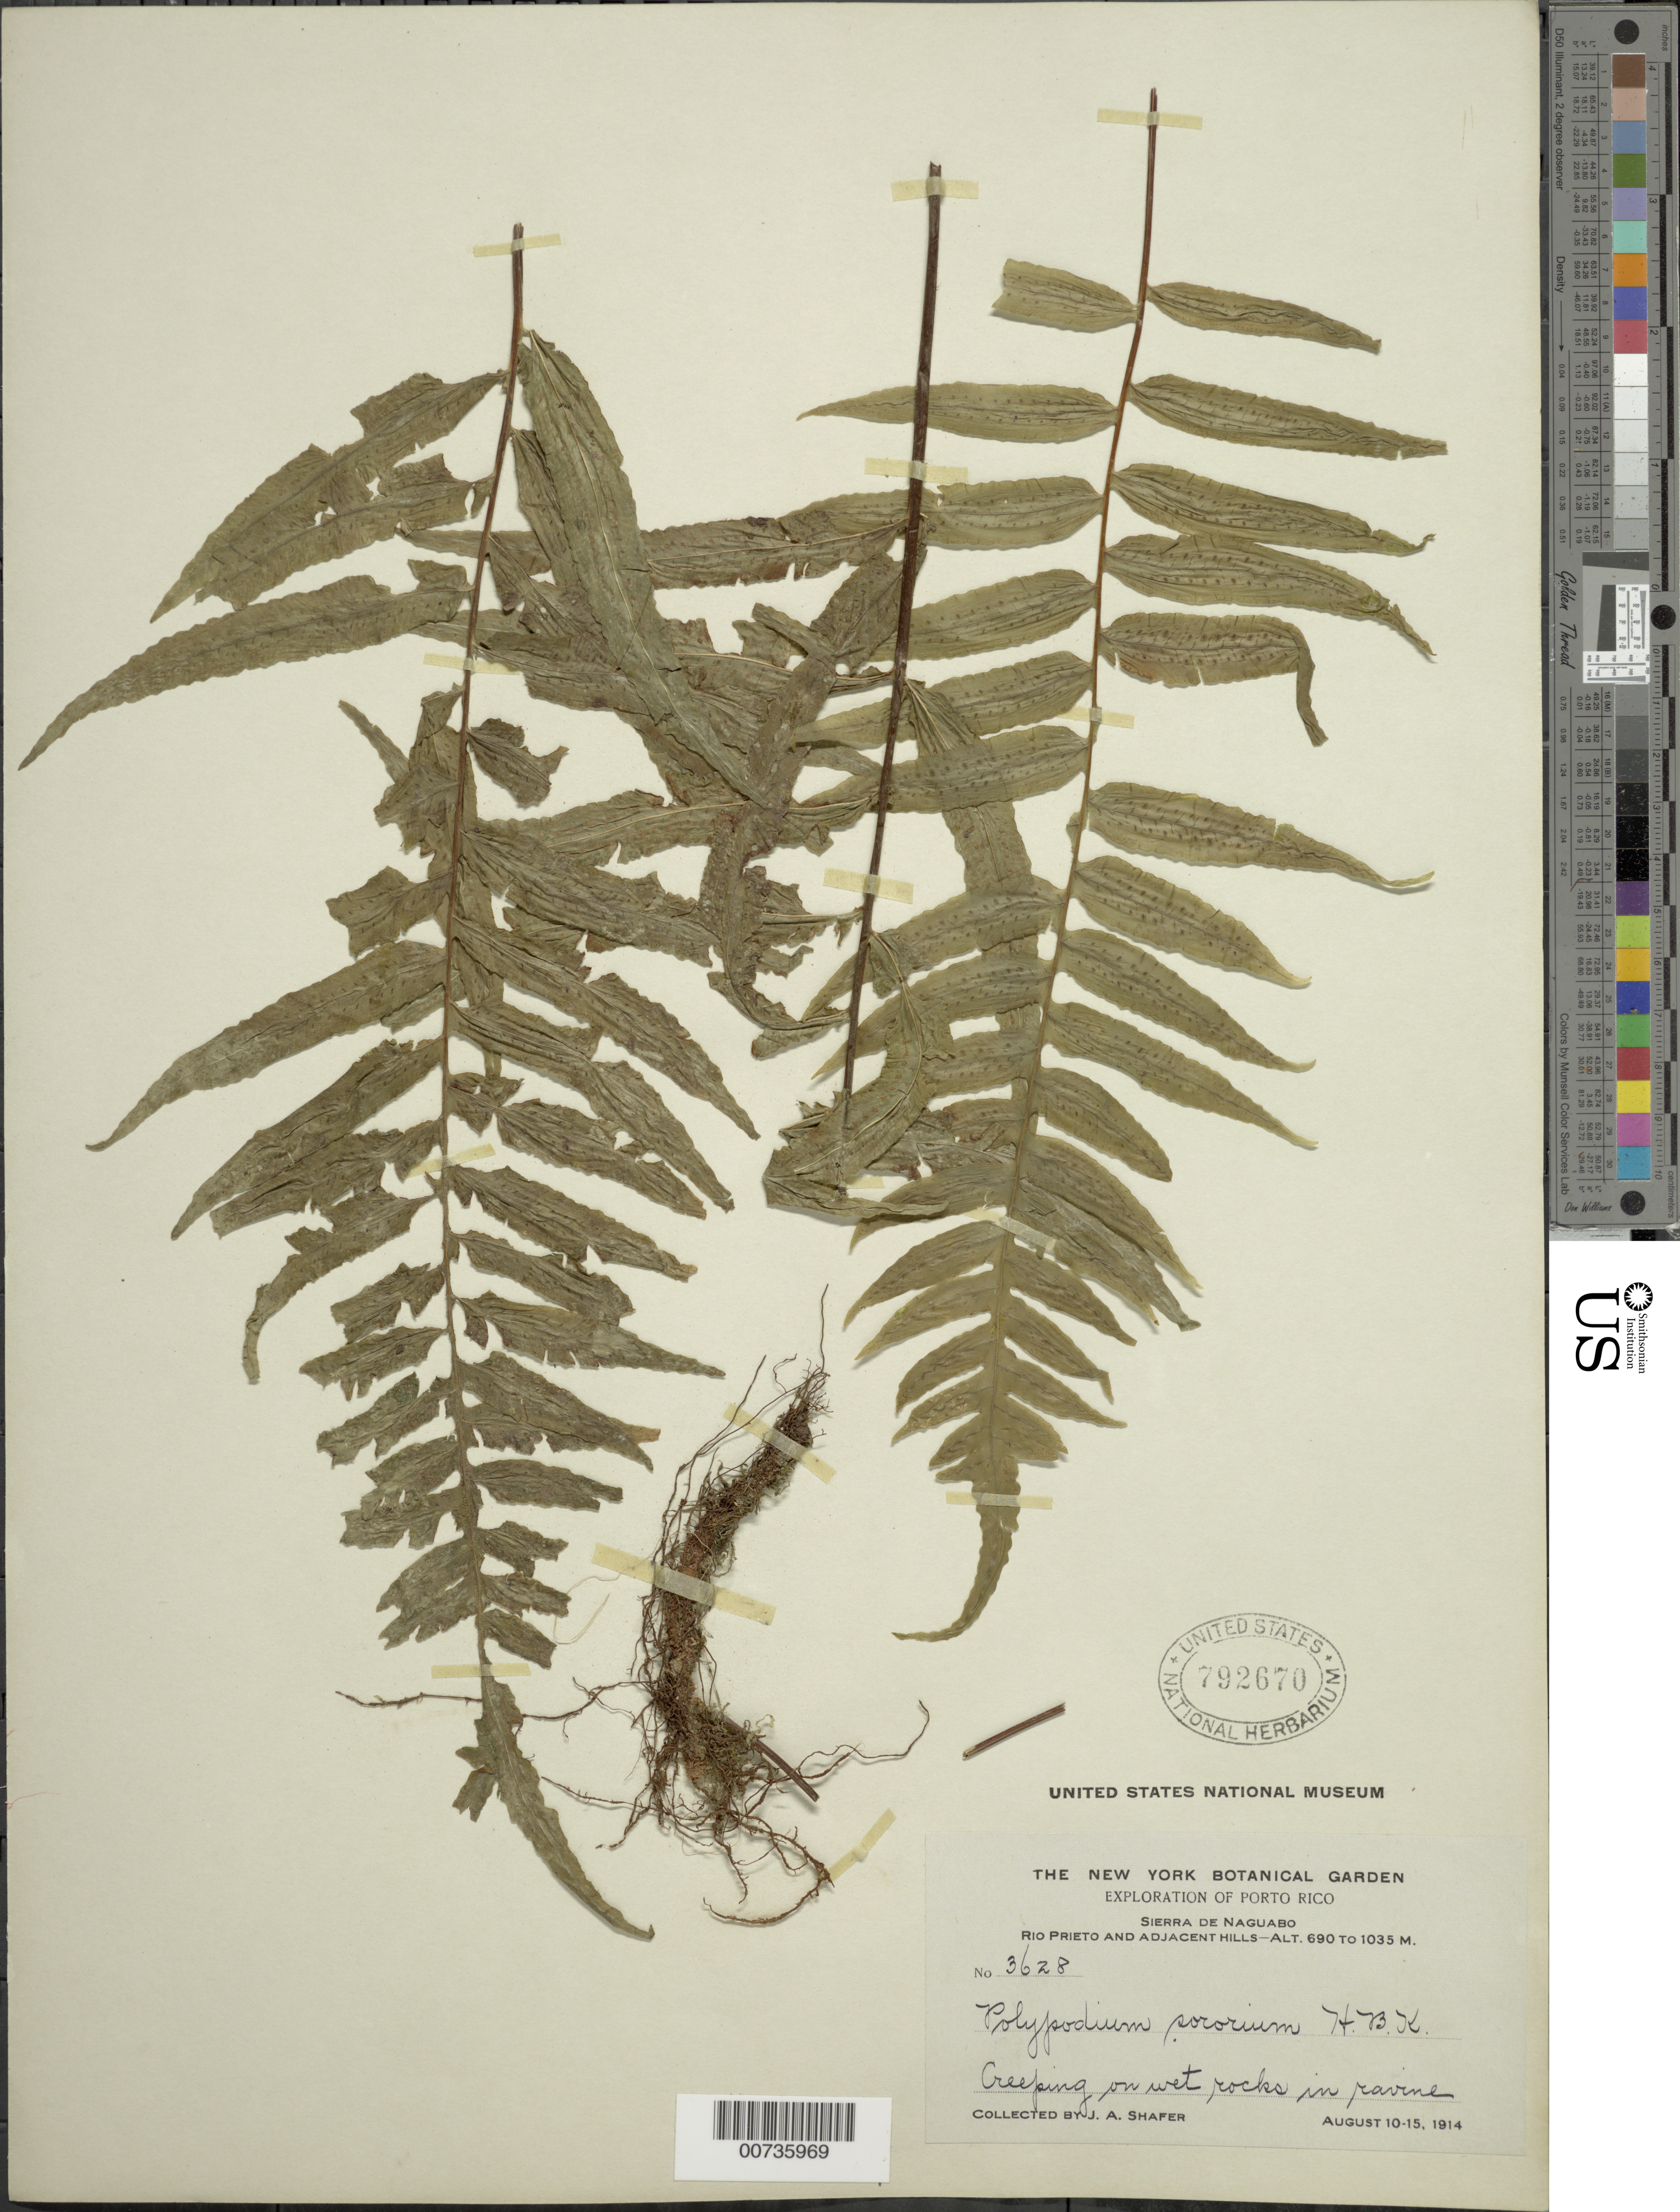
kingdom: Plantae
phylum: Tracheophyta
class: Polypodiopsida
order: Polypodiales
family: Polypodiaceae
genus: Polypodium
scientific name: Polypodium dulce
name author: Poir.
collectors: J. A. Shafer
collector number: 3628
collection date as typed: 10 Aug 1914 to 15 Aug 1914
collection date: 1914-08-10/1914-08-15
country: Puerto Rico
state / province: Naguabo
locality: Sierra de Naguabo, Rio Prieto and Adjacent hills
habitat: Creeping on wet rocks in ravine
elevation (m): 690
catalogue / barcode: US 792670